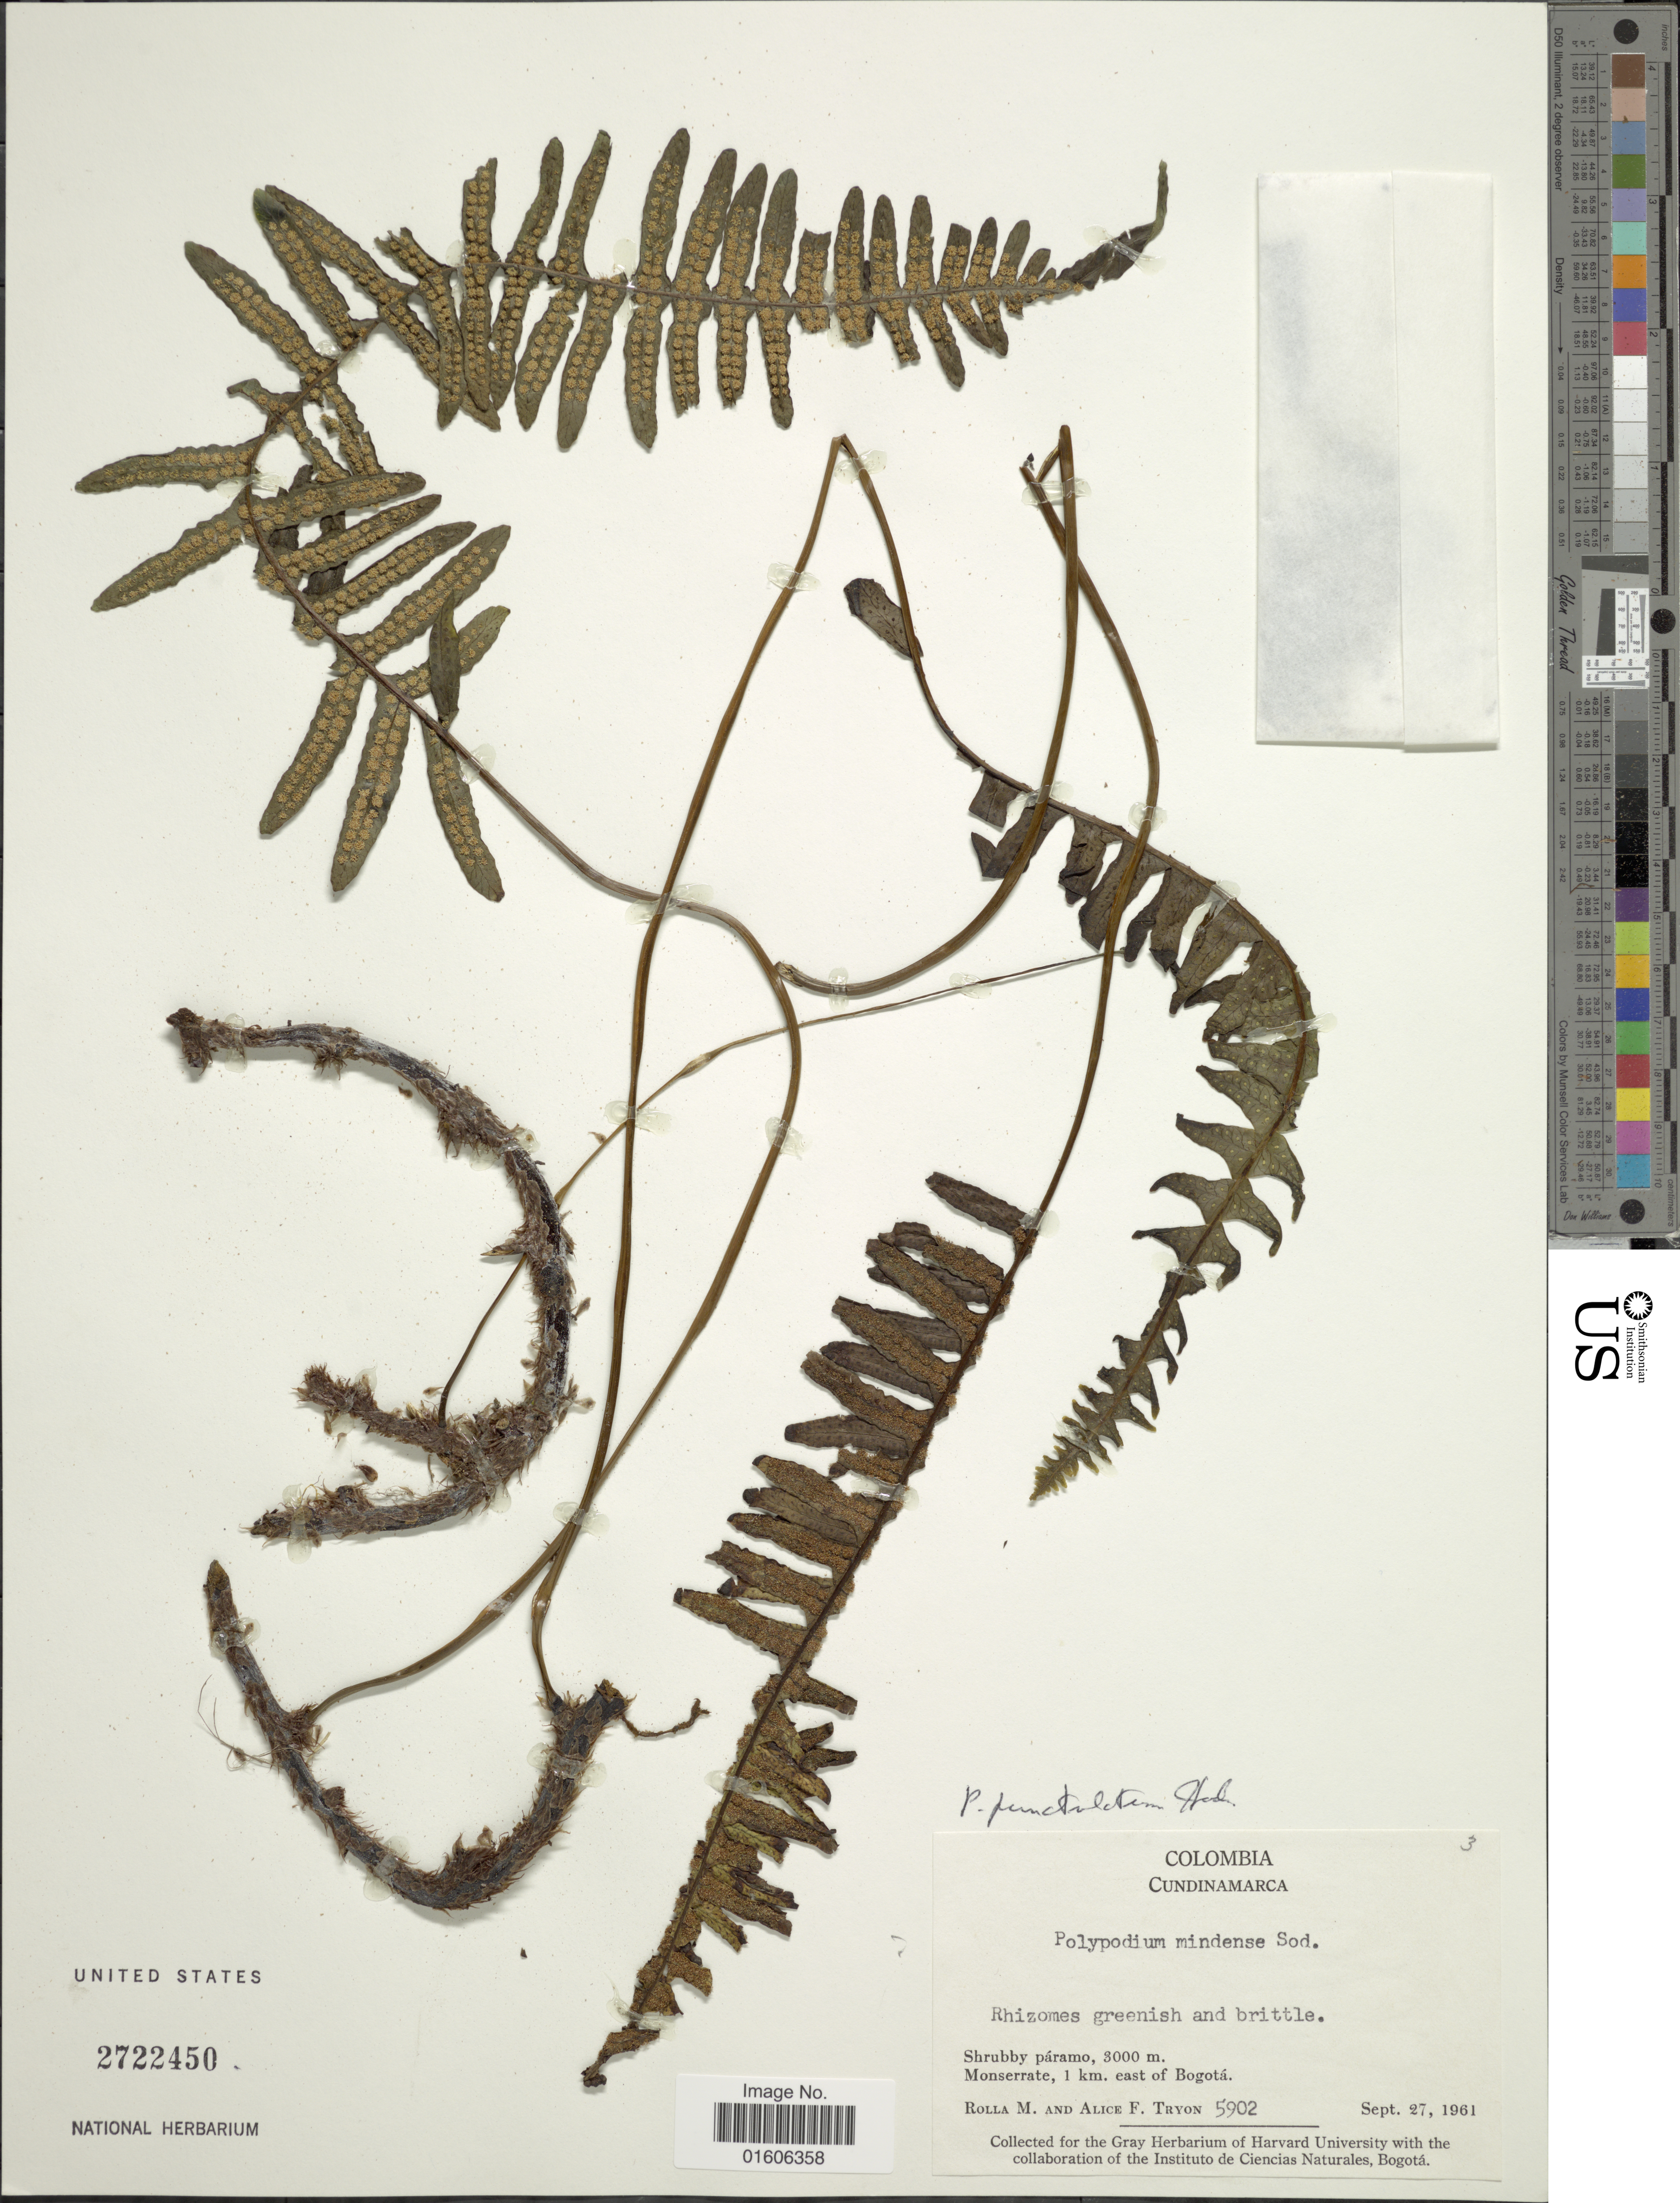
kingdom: Plantae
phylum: Tracheophyta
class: Polypodiopsida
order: Polypodiales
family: Polypodiaceae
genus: Serpocaulon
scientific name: Serpocaulon gilliesii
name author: (C. Chr.) A.R. Sm.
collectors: R. M. Tryon & A. F. Tryon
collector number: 5902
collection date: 1961-09-27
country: Colombia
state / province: Cundinamarca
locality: Shrubby páramo, Monserrate, 1 km. east of Bogotá.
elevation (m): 3000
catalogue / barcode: US 2722450